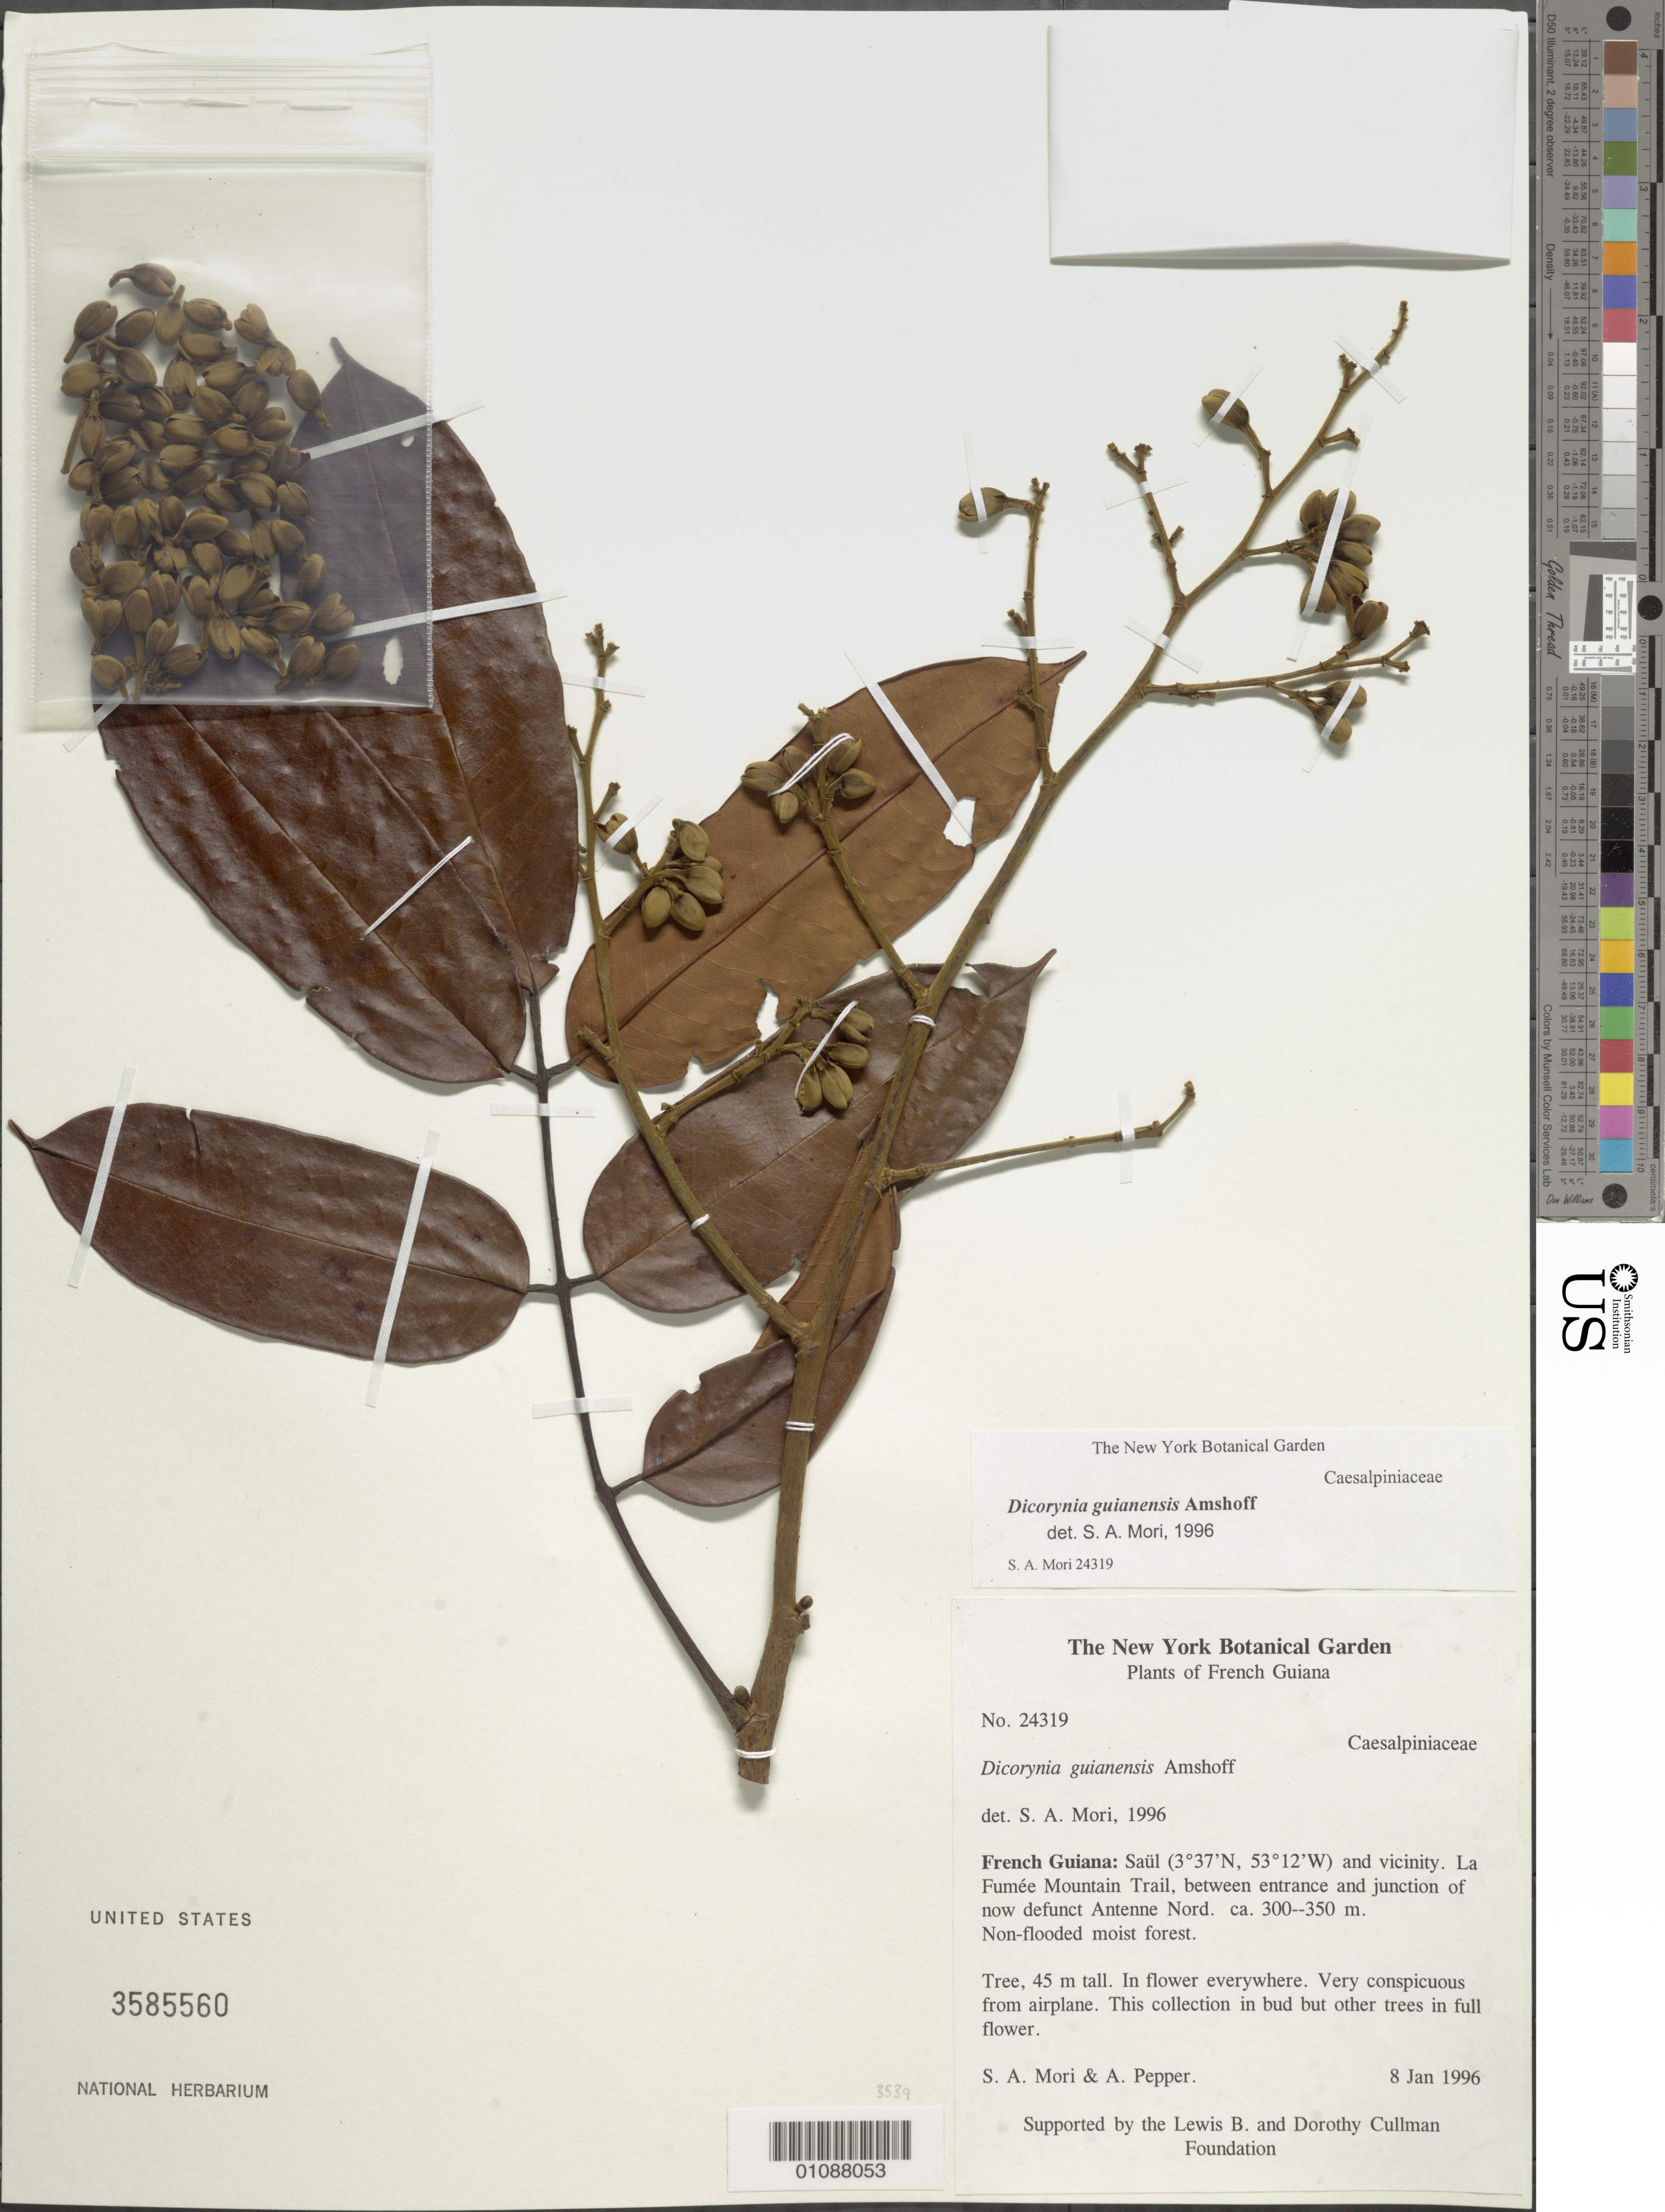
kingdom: Plantae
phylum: Tracheophyta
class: Magnoliopsida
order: Fabales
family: Fabaceae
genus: Dicorynia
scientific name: Dicorynia guianensis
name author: Amshoff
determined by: Mori, Scott A.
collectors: S. Mori & A. Pepper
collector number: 24319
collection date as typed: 8-Jan-96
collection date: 1996-01-08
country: French Guiana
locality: Saül and vic. La Fumée Mountain Trail, between entrance and junction of now defunct Antenne Nord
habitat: Non-flooded moist forest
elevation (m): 300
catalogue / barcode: US 3585560